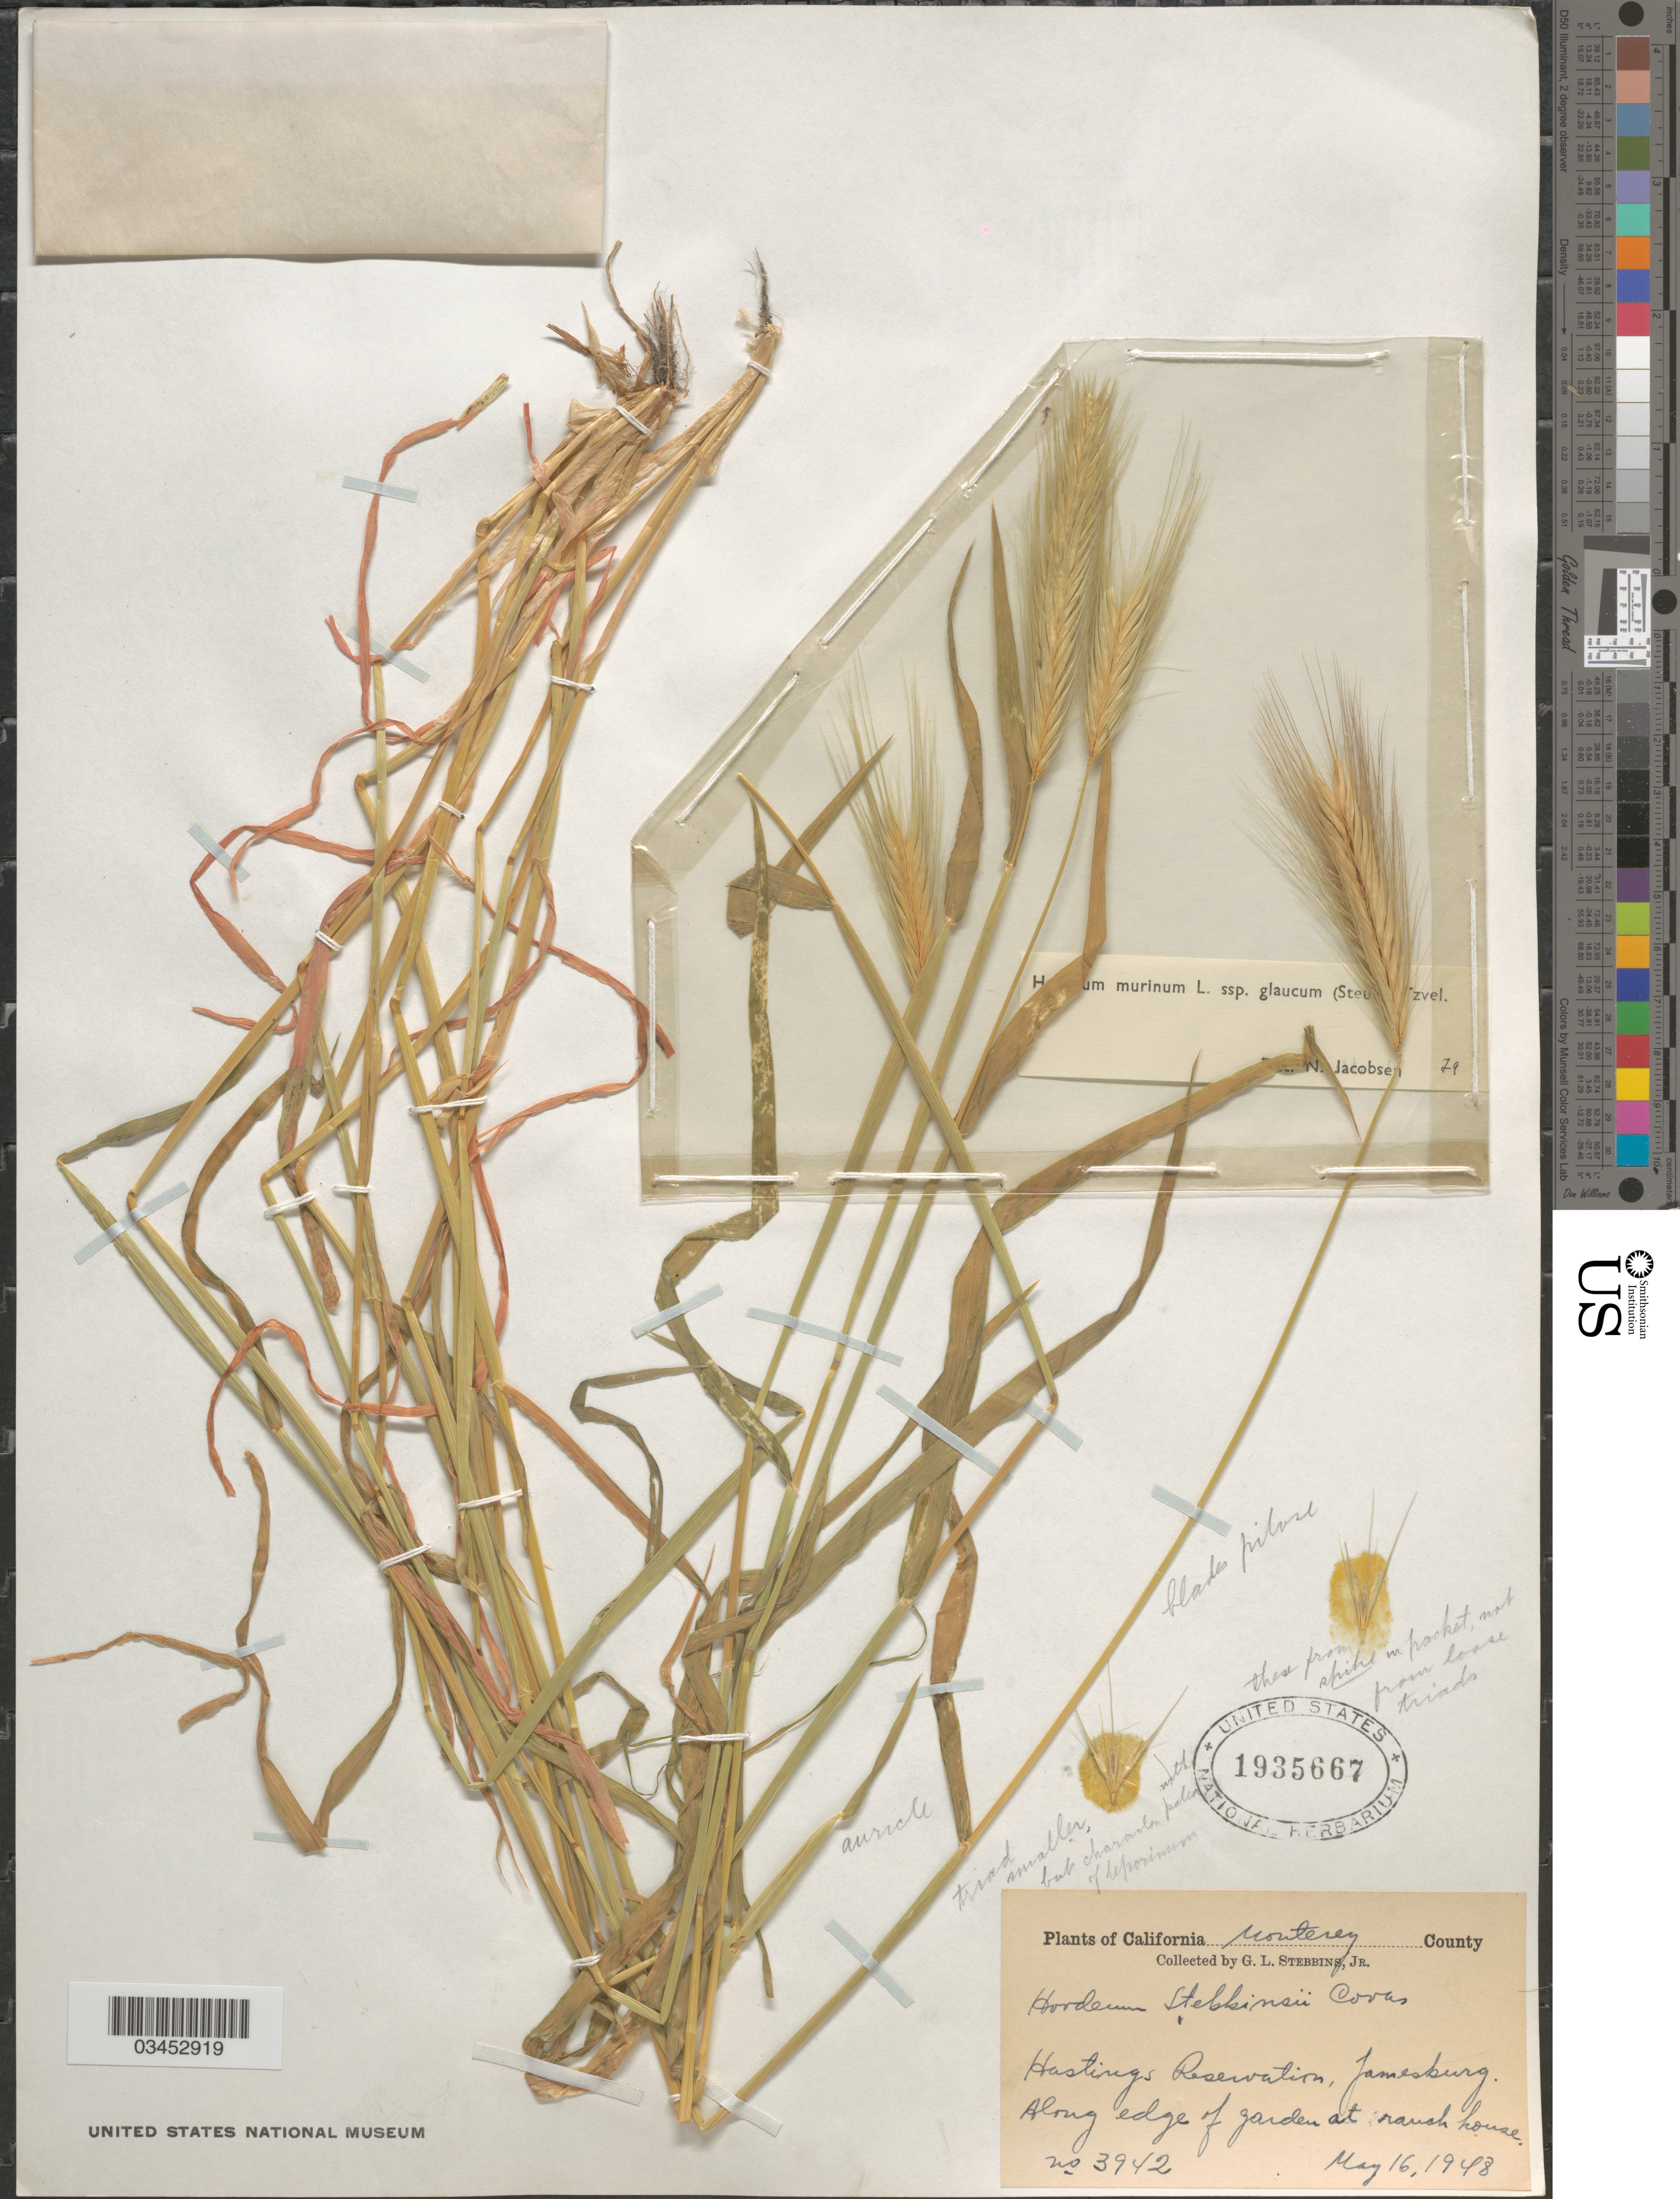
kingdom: Plantae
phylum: Tracheophyta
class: Liliopsida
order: Poales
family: Poaceae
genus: Hordeum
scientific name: Hordeum murinum subsp. glaucum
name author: (Steud.) Tzvelev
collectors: G. L. Stebbins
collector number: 3942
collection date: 1948-05-16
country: United States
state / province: California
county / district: Monterey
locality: Monterey County. Hastings Reservation, Jamesburg. Along edge of garden at ranch house.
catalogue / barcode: US 1935667